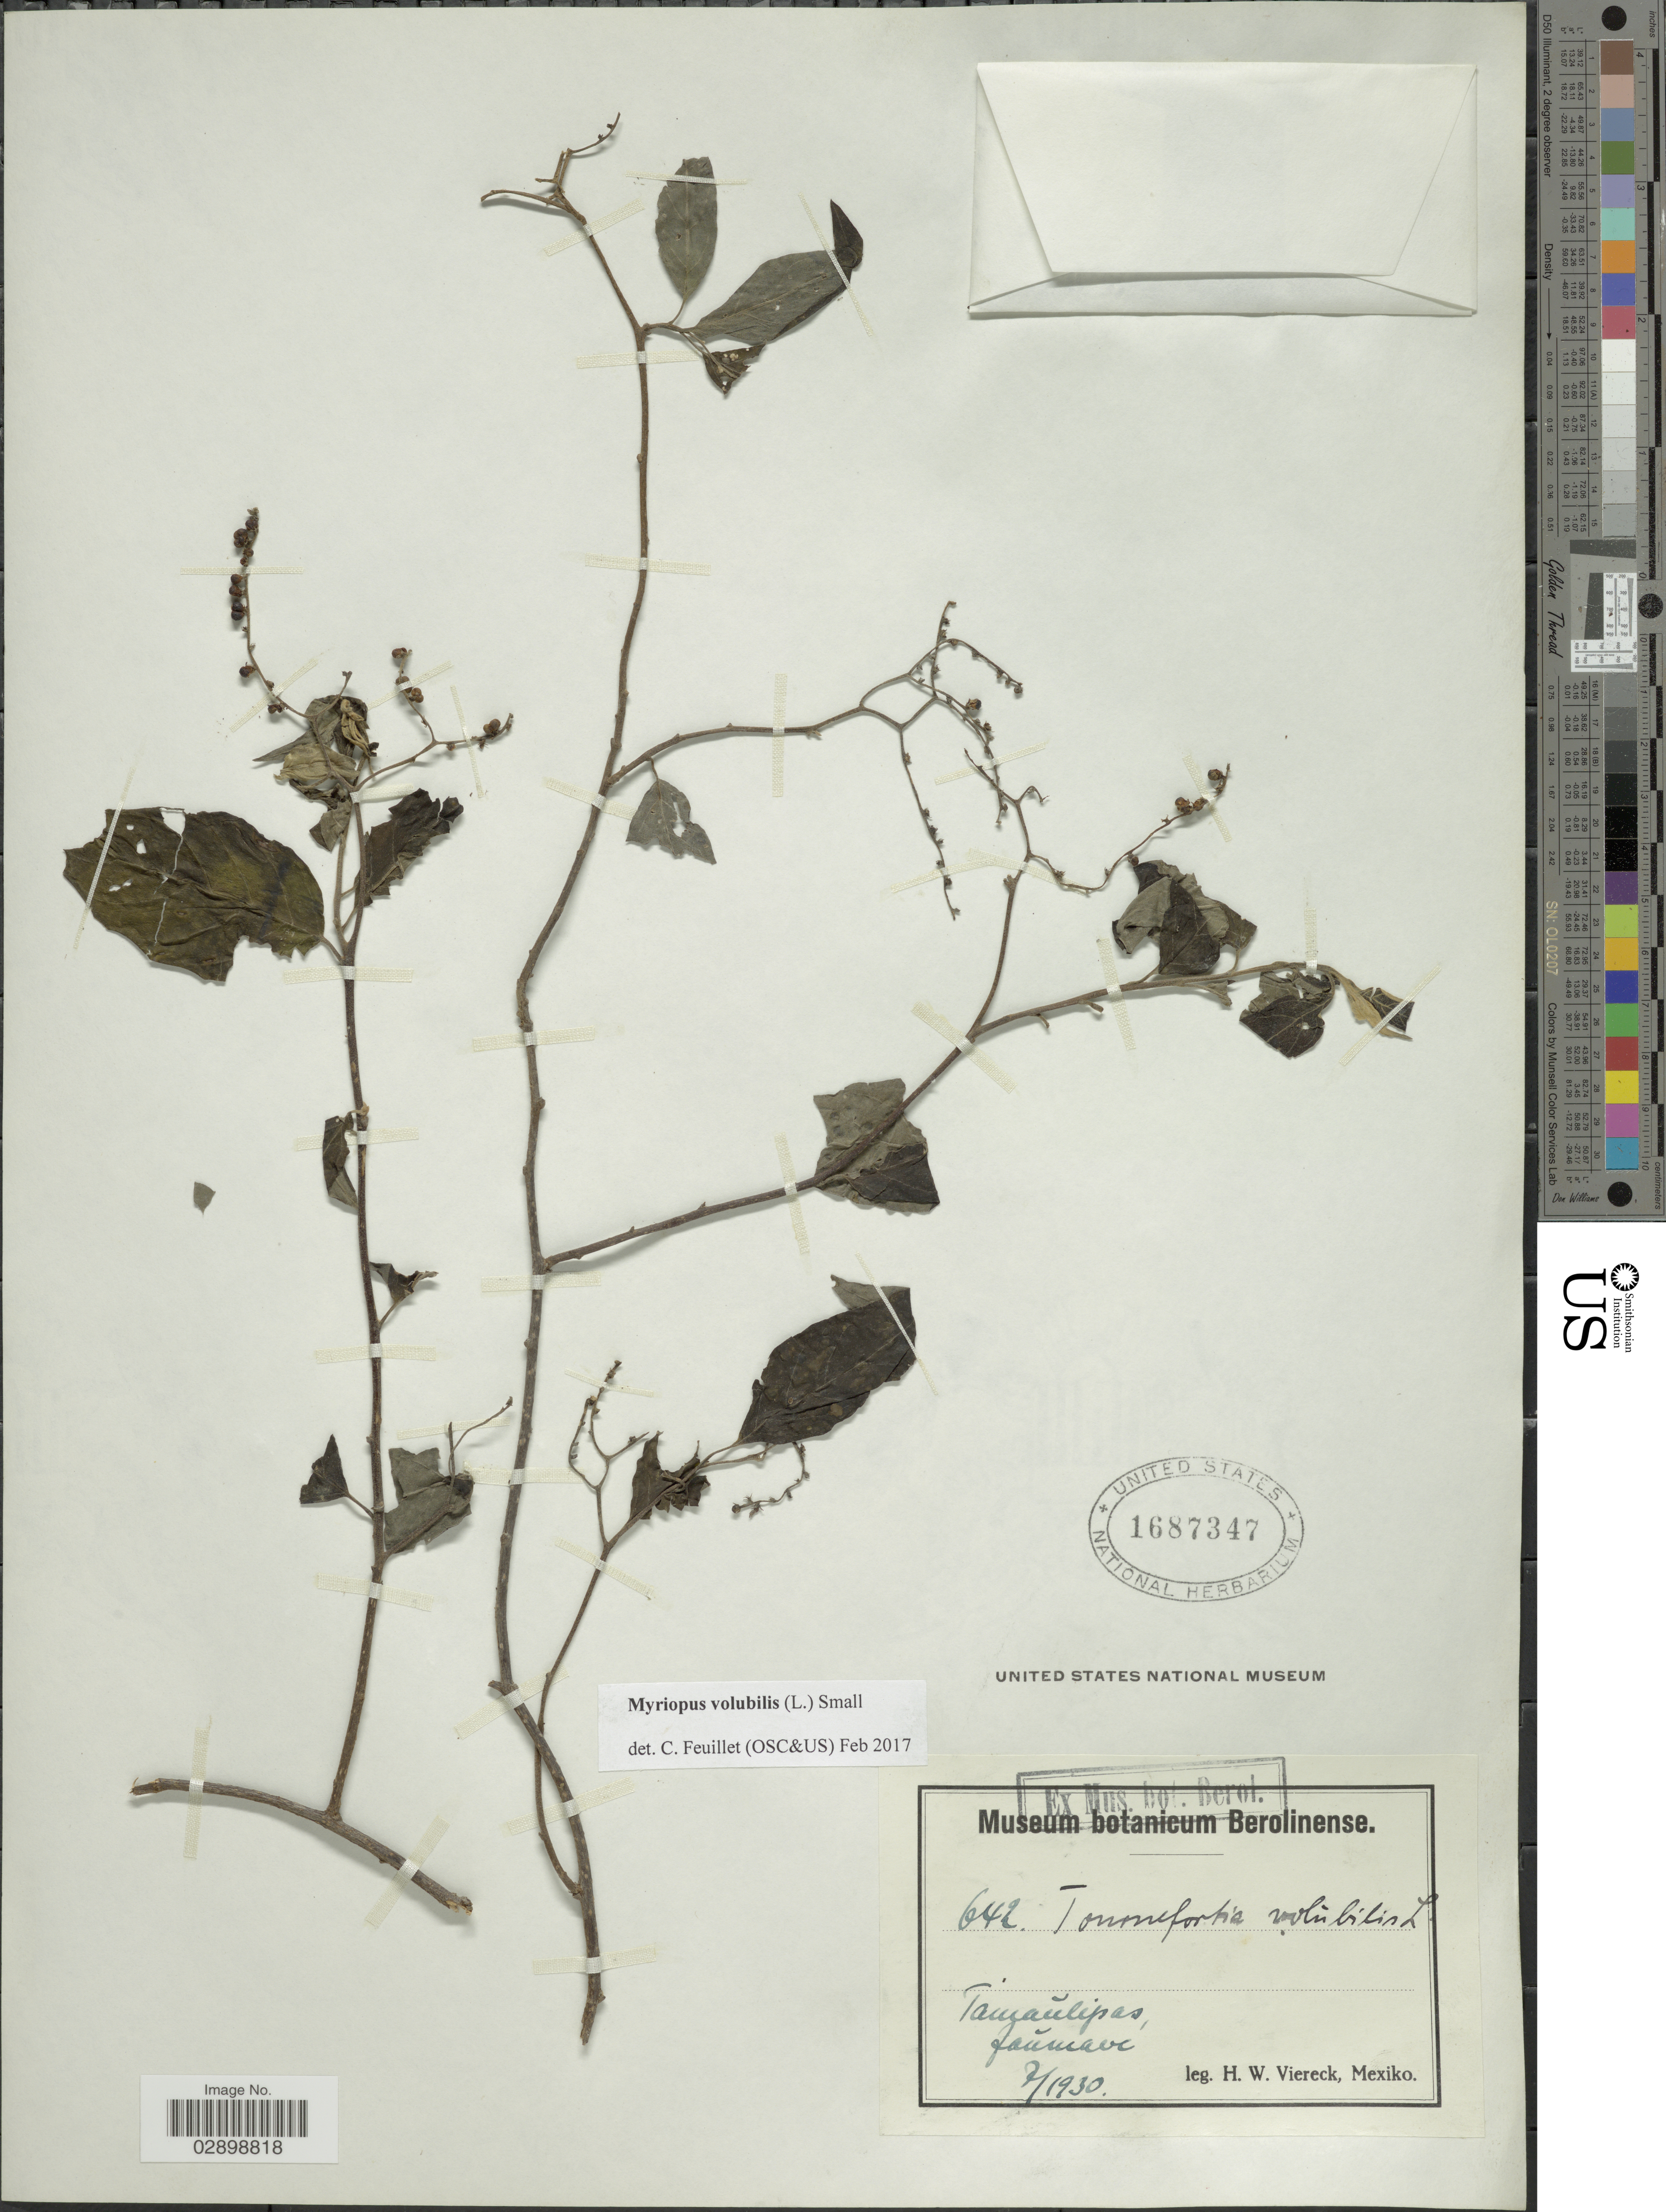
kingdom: Plantae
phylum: Tracheophyta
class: Magnoliopsida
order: Boraginales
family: Heliotropiaceae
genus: Myriopus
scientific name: Myriopus volubilis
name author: (L.) Small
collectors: H. W. Viereck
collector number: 642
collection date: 1930-07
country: Mexico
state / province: Tamaulipas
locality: Jaumave.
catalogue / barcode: US 1687347